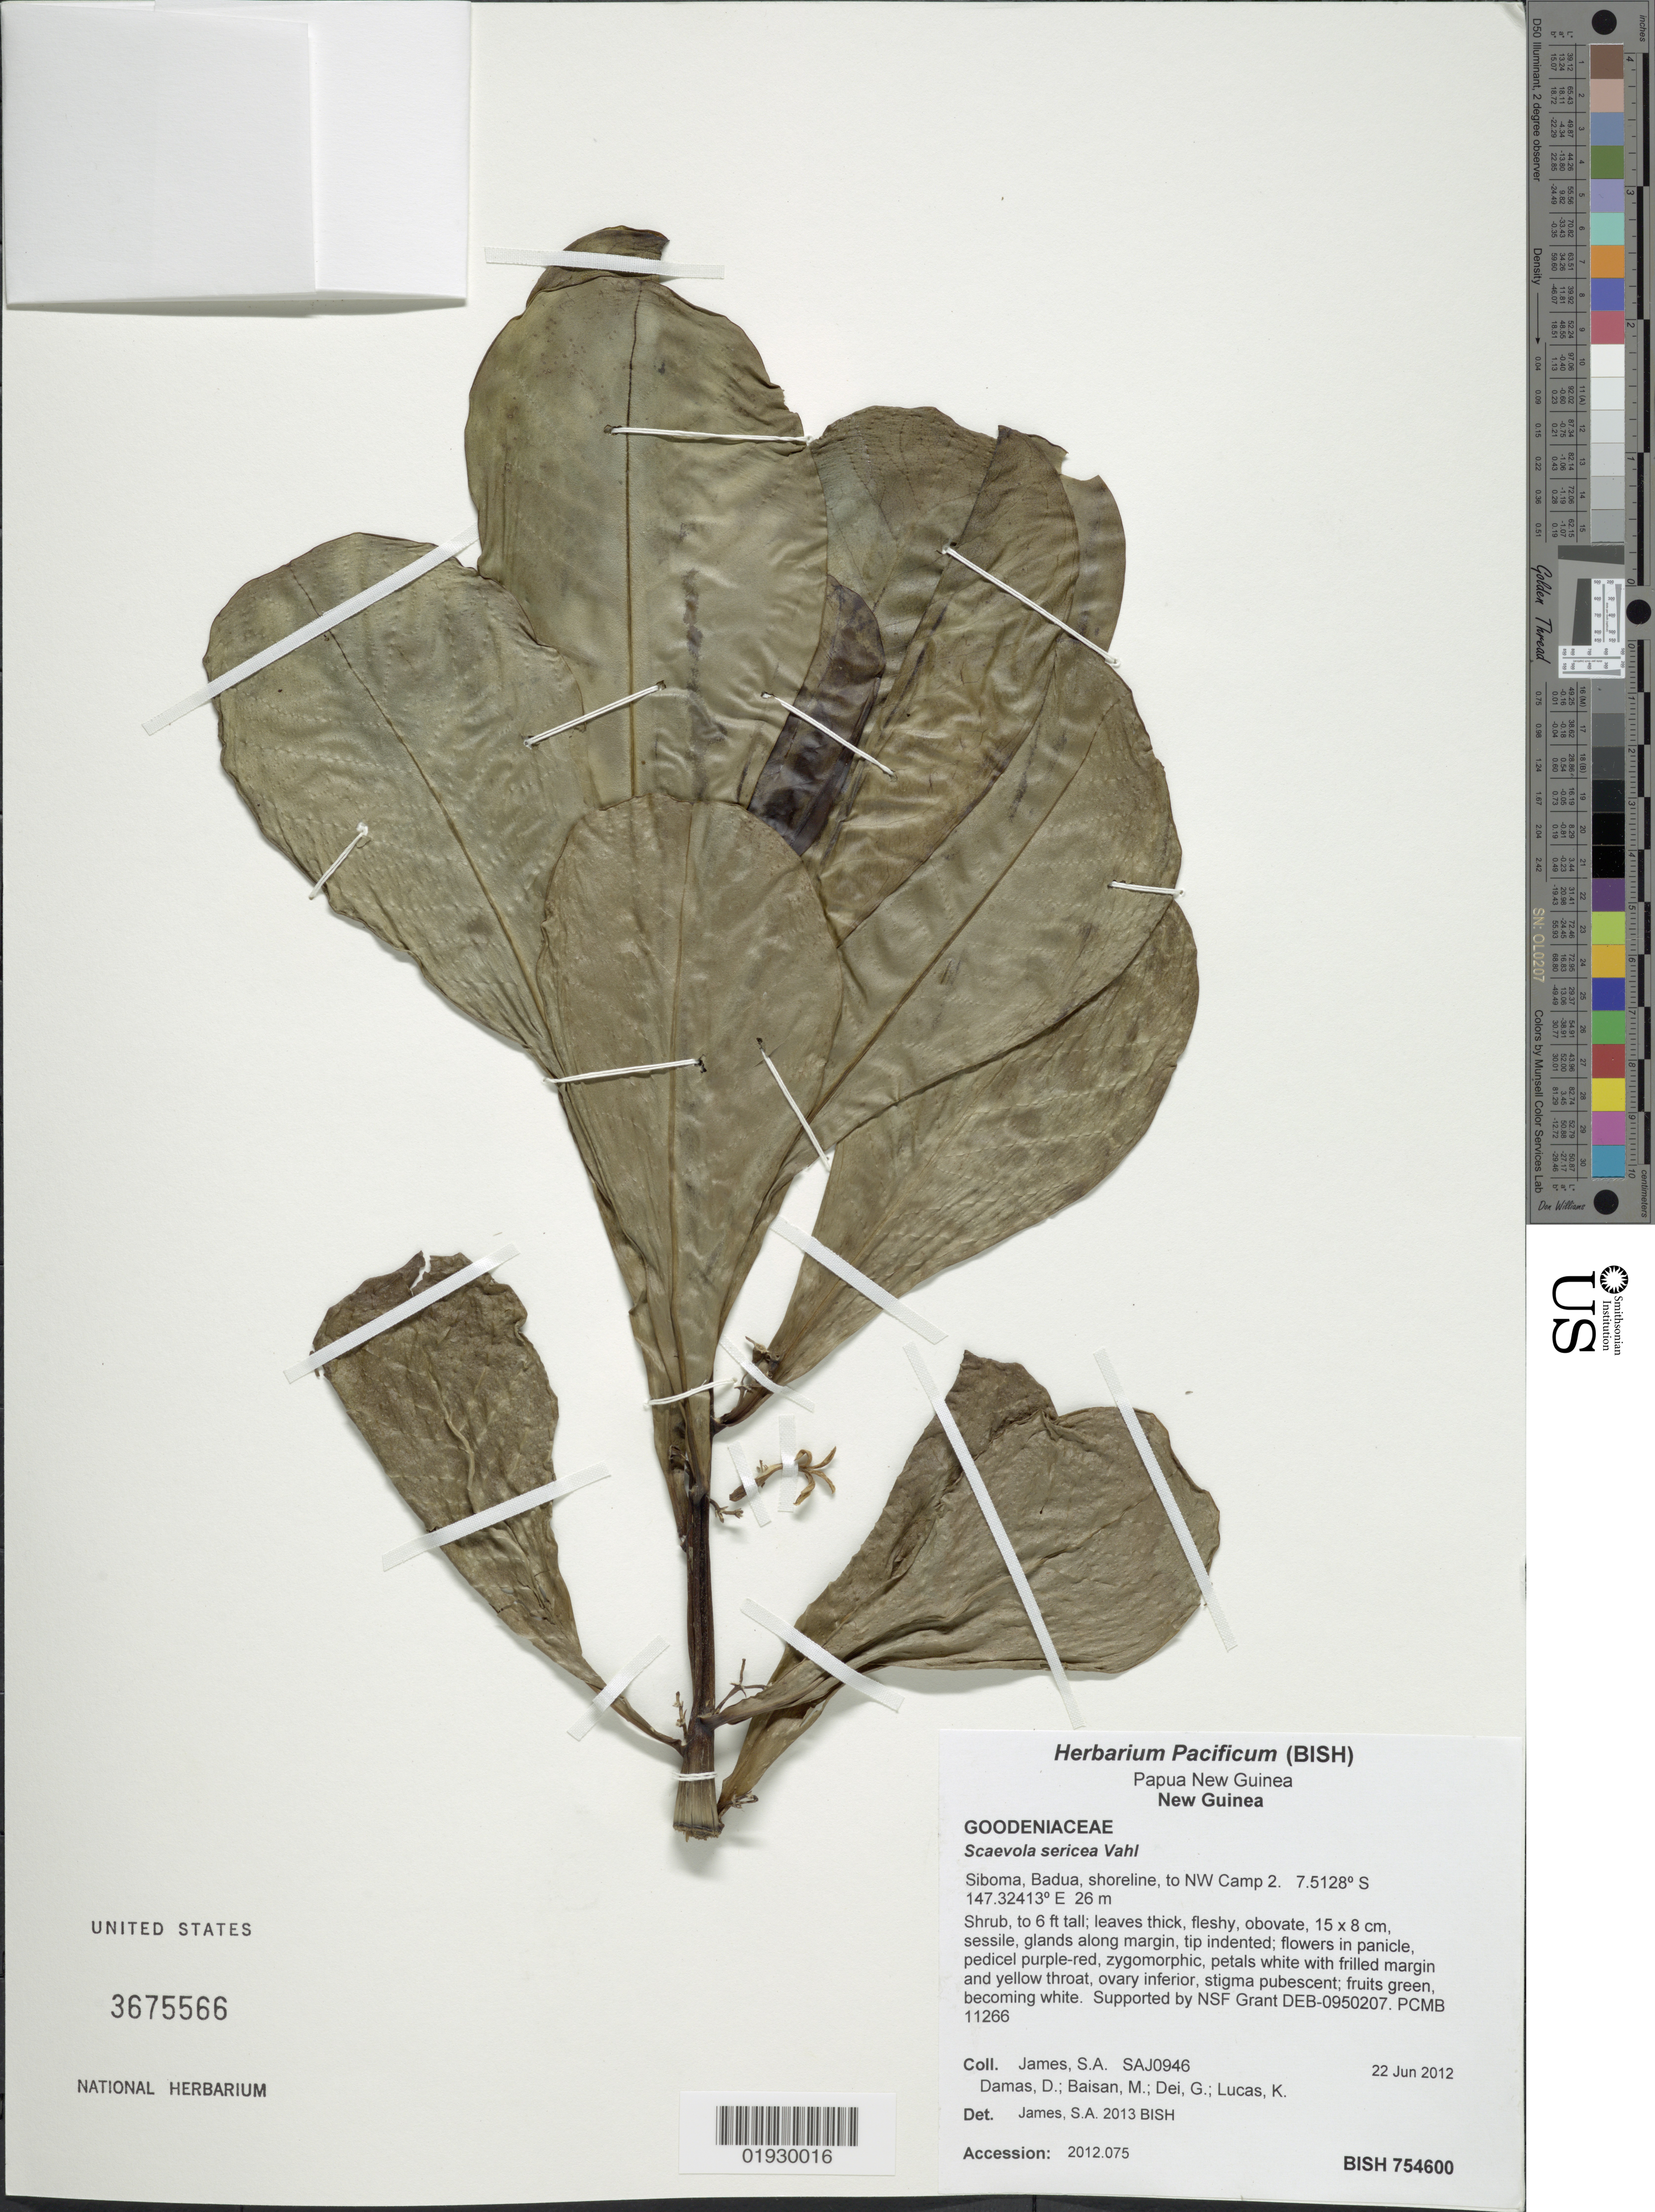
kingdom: Plantae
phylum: Tracheophyta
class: Magnoliopsida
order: Asterales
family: Goodeniaceae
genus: Scaevola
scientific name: Scaevola taccada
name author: (Gaertn.) Roxb.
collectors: S. James, D. Damas, M. Baisan, G. Dei & K. Lucas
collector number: SAJ0946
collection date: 2012-06-22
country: Papua New Guinea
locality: New Guinea, Siboma, Badua, shoreline, to NW Camp 2.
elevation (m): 26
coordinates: S, E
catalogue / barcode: US 3675566